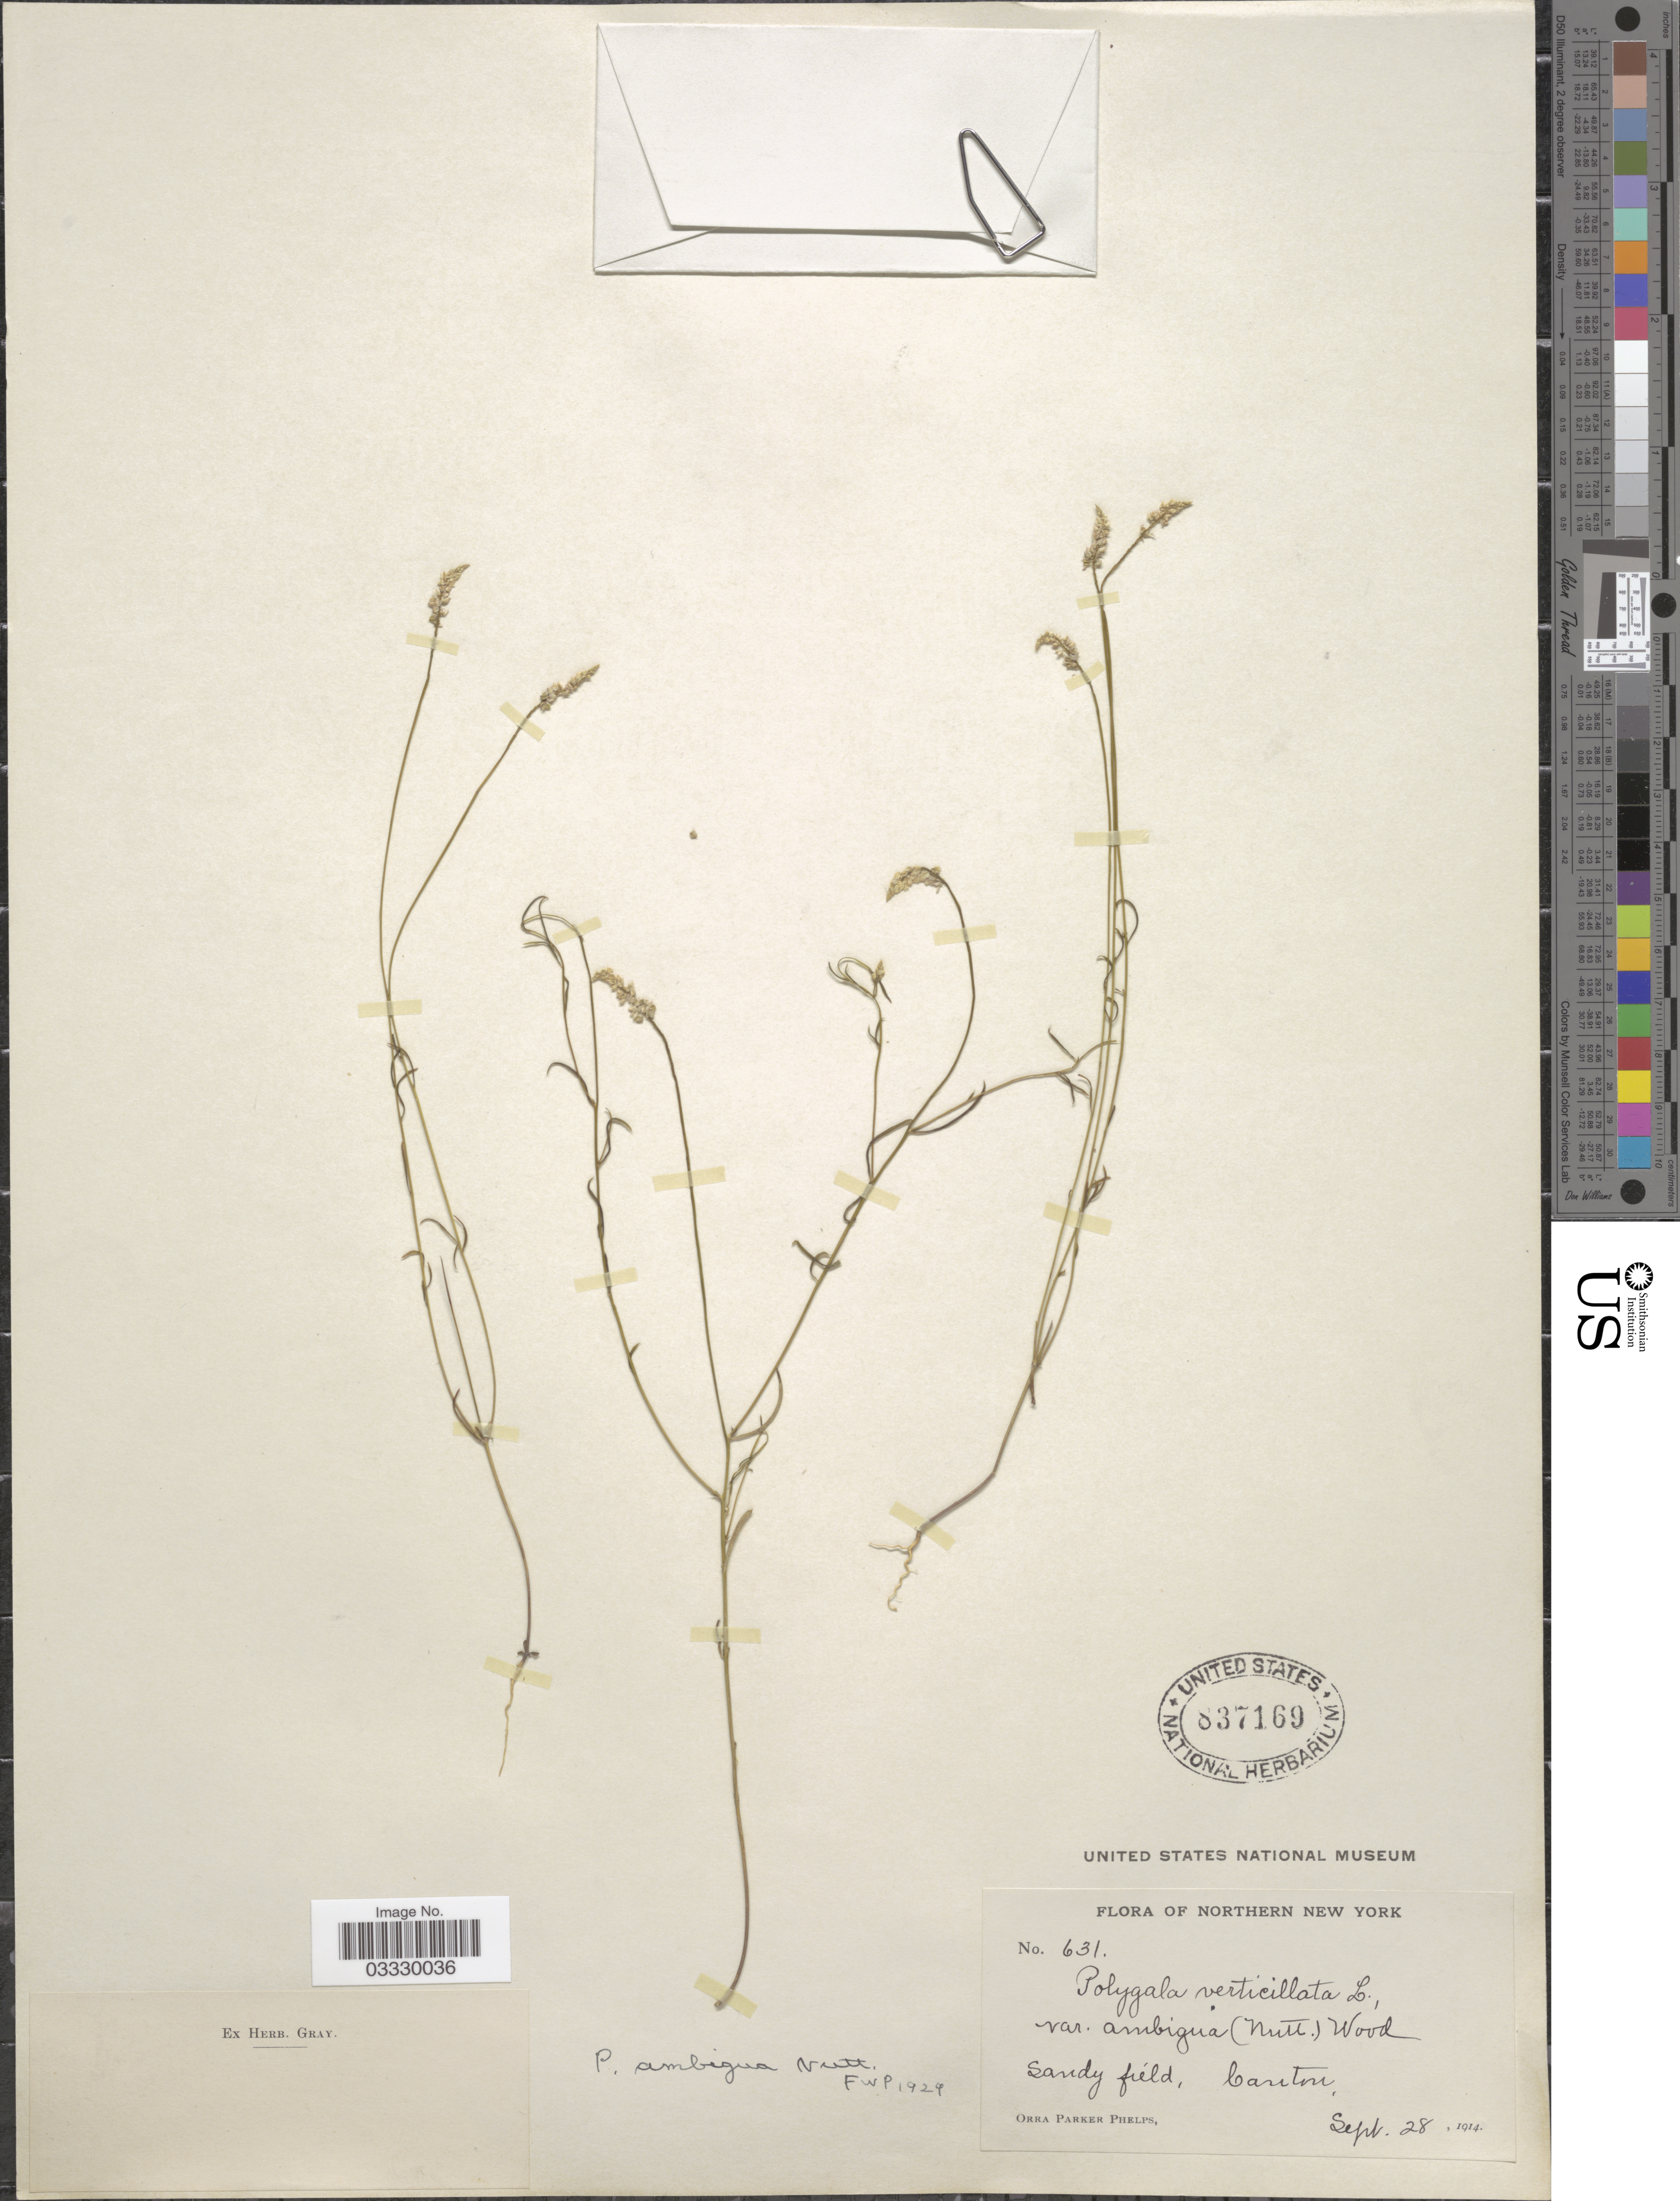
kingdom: Plantae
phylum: Tracheophyta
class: Magnoliopsida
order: Fabales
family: Polygalaceae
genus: Polygala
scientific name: Polygala ambigua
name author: Nutt.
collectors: O. P. Phelps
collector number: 631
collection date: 1914-09-28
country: United States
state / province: New York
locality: Northern New York. Sandy field, Carlton.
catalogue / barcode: US 837169